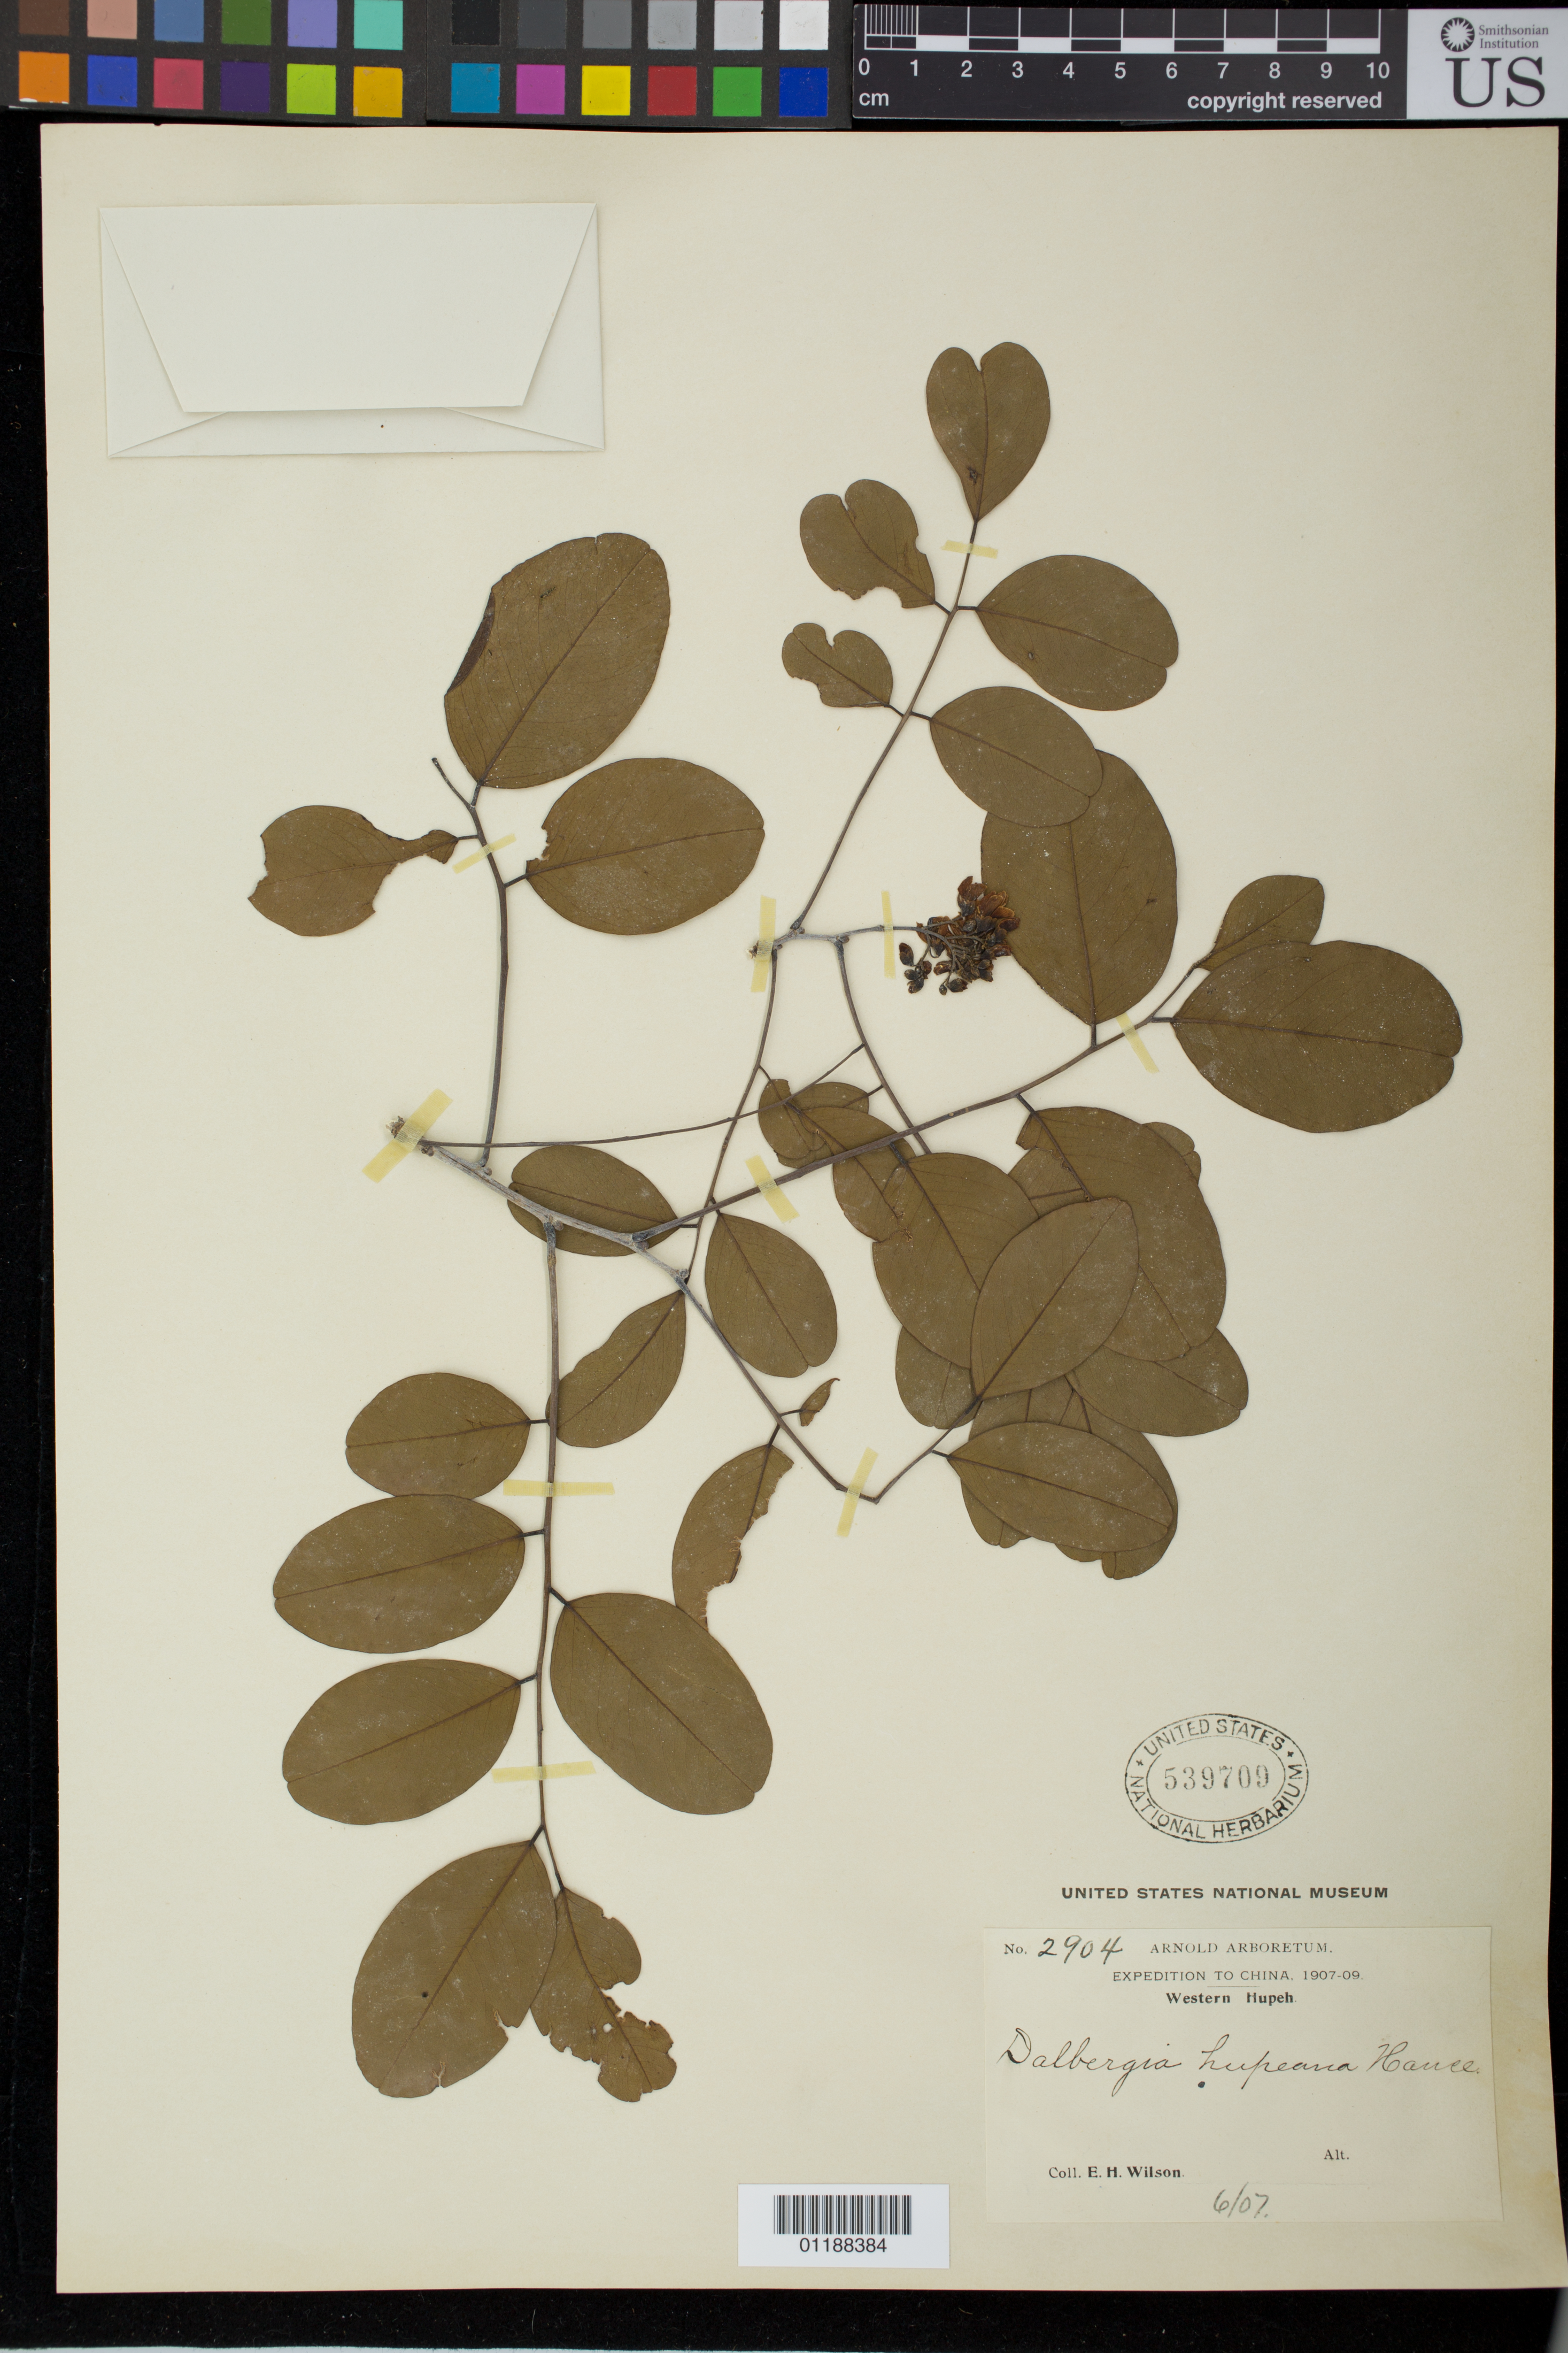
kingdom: Plantae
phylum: Tracheophyta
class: Magnoliopsida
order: Fabales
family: Fabaceae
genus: Dalbergia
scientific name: Dalbergia hupeana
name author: Hance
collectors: E. H. Wilson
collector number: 2904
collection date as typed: Jun 1907 and -- Nov 1907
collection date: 1907-06,1907-11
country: China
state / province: Hubei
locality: Western Hupeh.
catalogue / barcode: US 539709